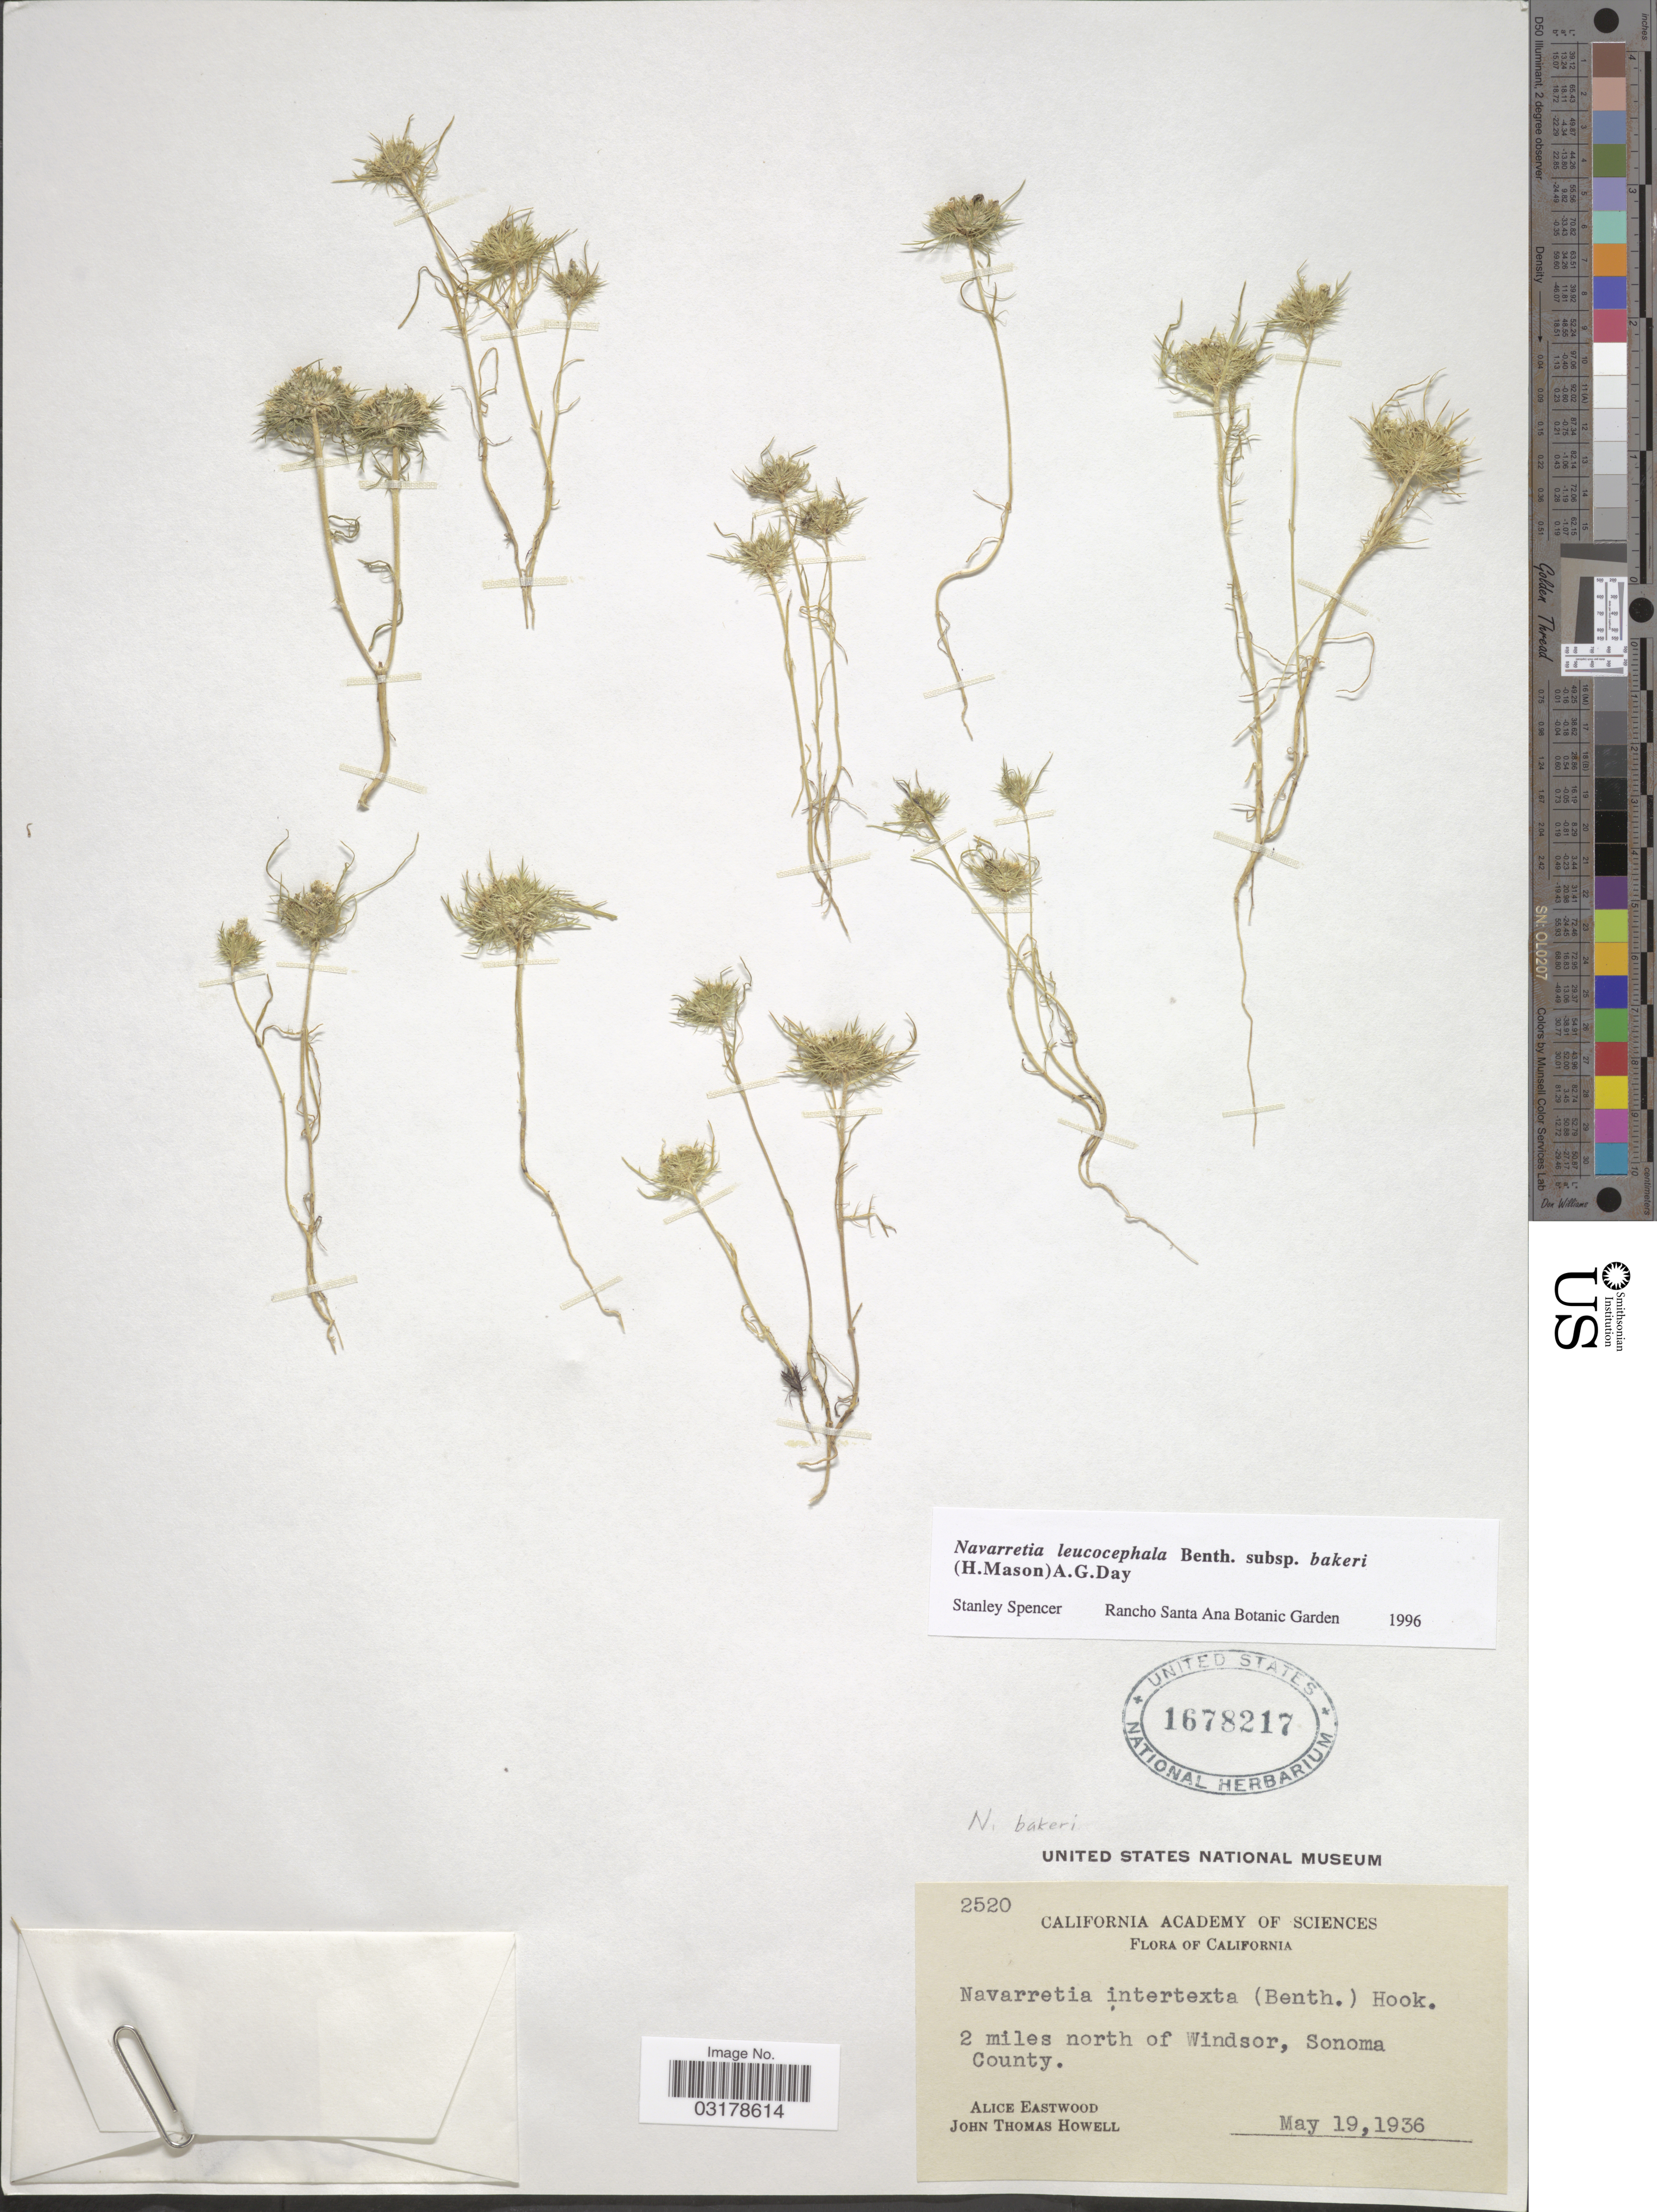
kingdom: Plantae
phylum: Tracheophyta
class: Magnoliopsida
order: Ericales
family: Polemoniaceae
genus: Navarretia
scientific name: Navarretia leucocephala subsp. bakeri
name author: (H. Mason) A.G. Day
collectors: A. Eastwood & J. T. Howell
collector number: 2520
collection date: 1936-05-19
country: United States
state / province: California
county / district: Sonoma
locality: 2 miles north of Windsor, Sonoma County.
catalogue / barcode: US 1678217